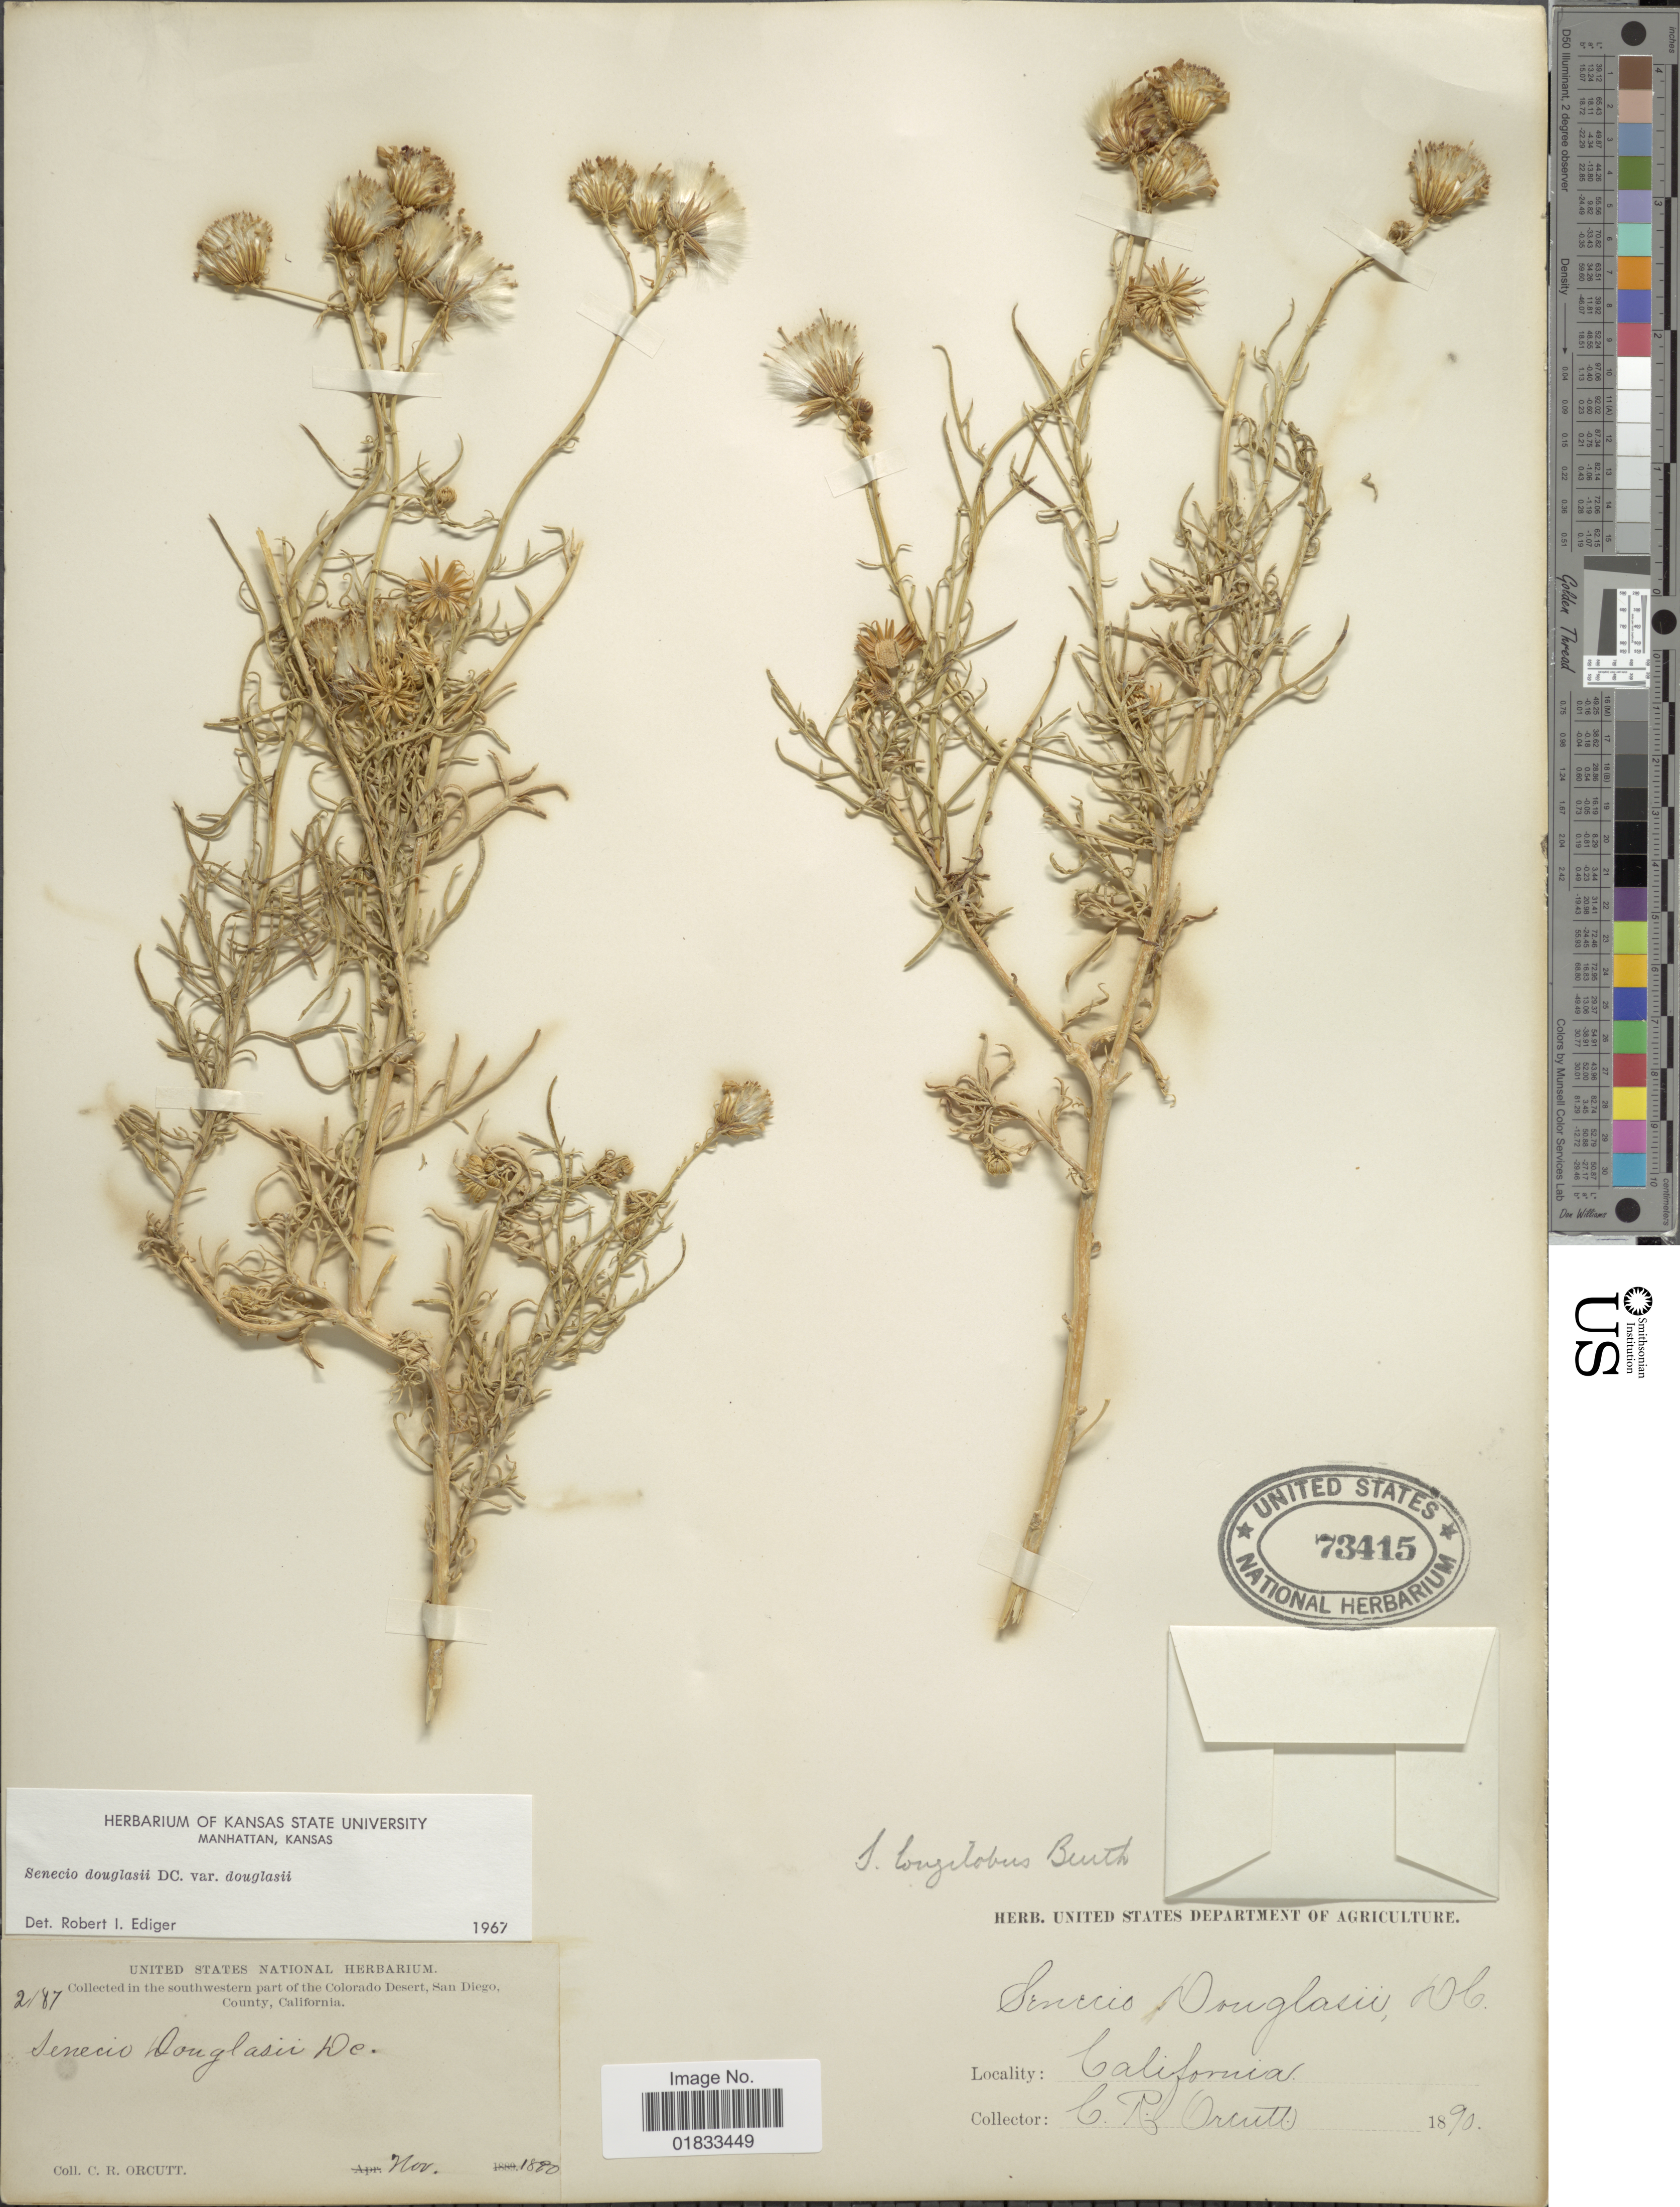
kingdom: Plantae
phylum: Tracheophyta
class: Magnoliopsida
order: Asterales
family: Asteraceae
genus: Senecio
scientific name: Senecio flaccidus var. douglasii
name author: (DC.) B.L. Turner & T.M. Barkley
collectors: C. R. Orcutt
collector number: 2187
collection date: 1890-11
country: United States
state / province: California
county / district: San Diego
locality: Southwestern part of the Colorado Desert, San Diego County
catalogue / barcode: US 73415